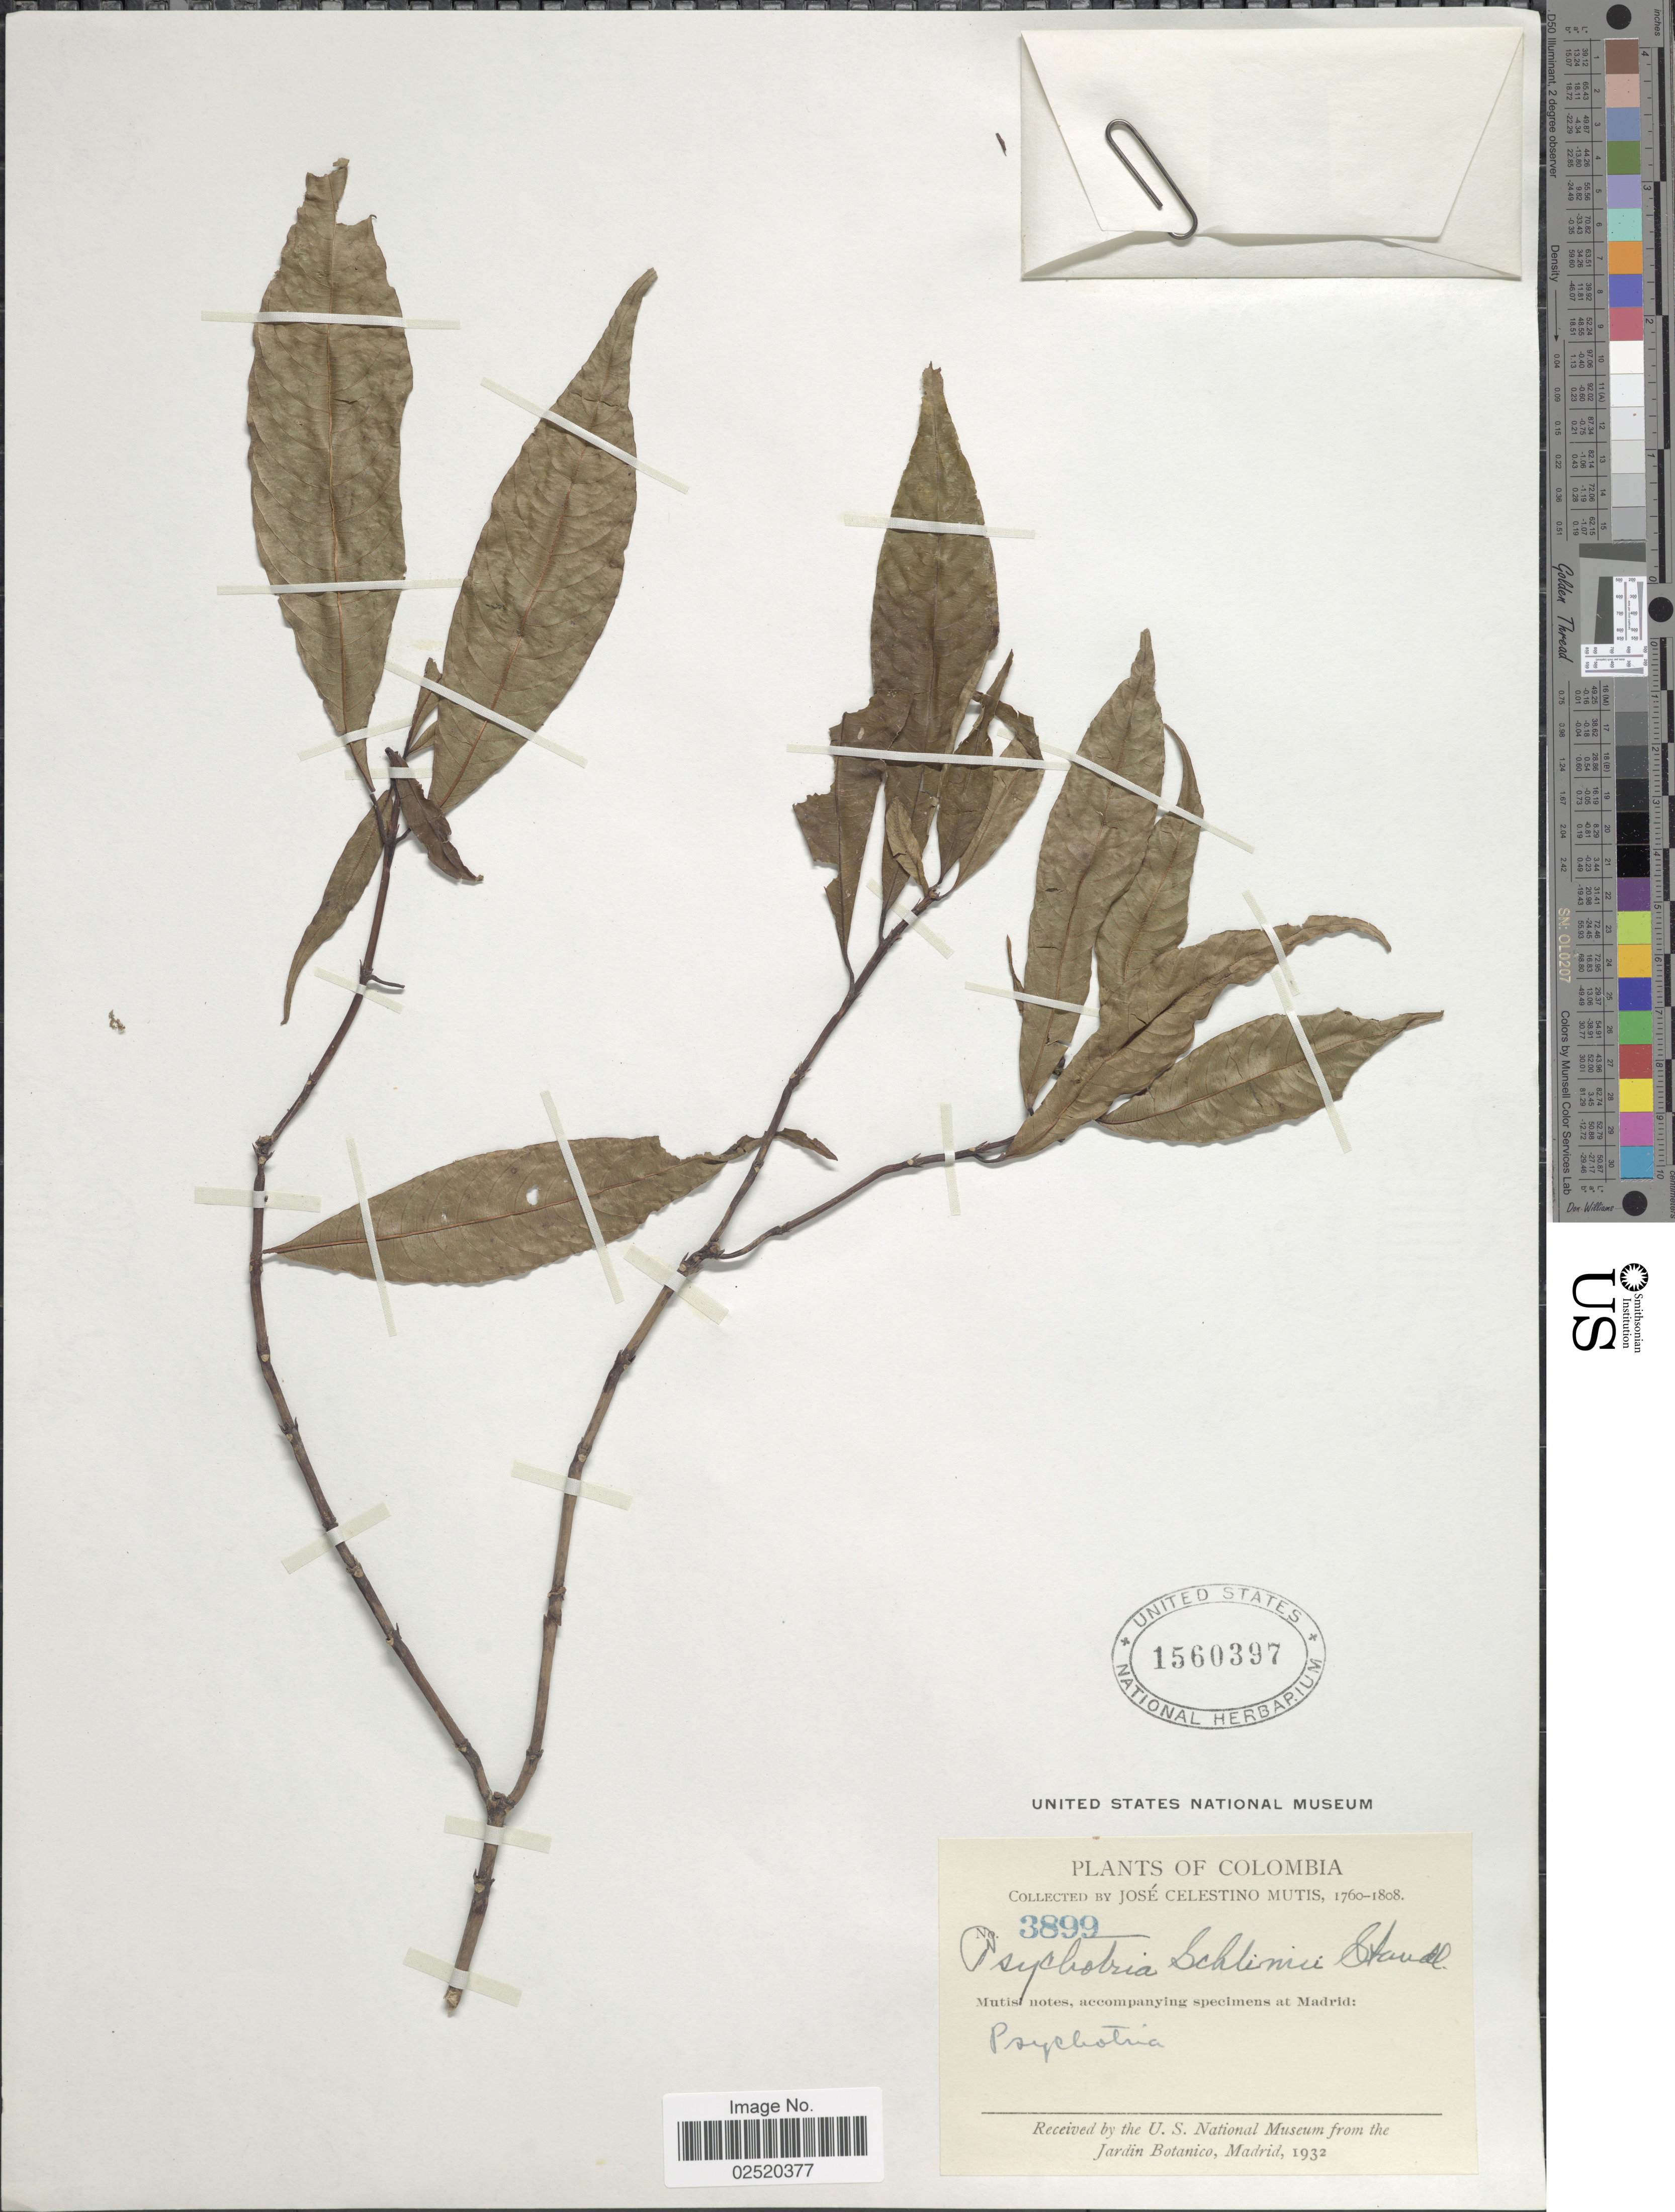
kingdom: Plantae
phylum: Tracheophyta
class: Magnoliopsida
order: Gentianales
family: Rubiaceae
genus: Psychotria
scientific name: Psychotria schlimii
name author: Standl.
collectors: J. C. B. Mutis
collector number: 3899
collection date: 1760/1808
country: Colombia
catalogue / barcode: US 1560397